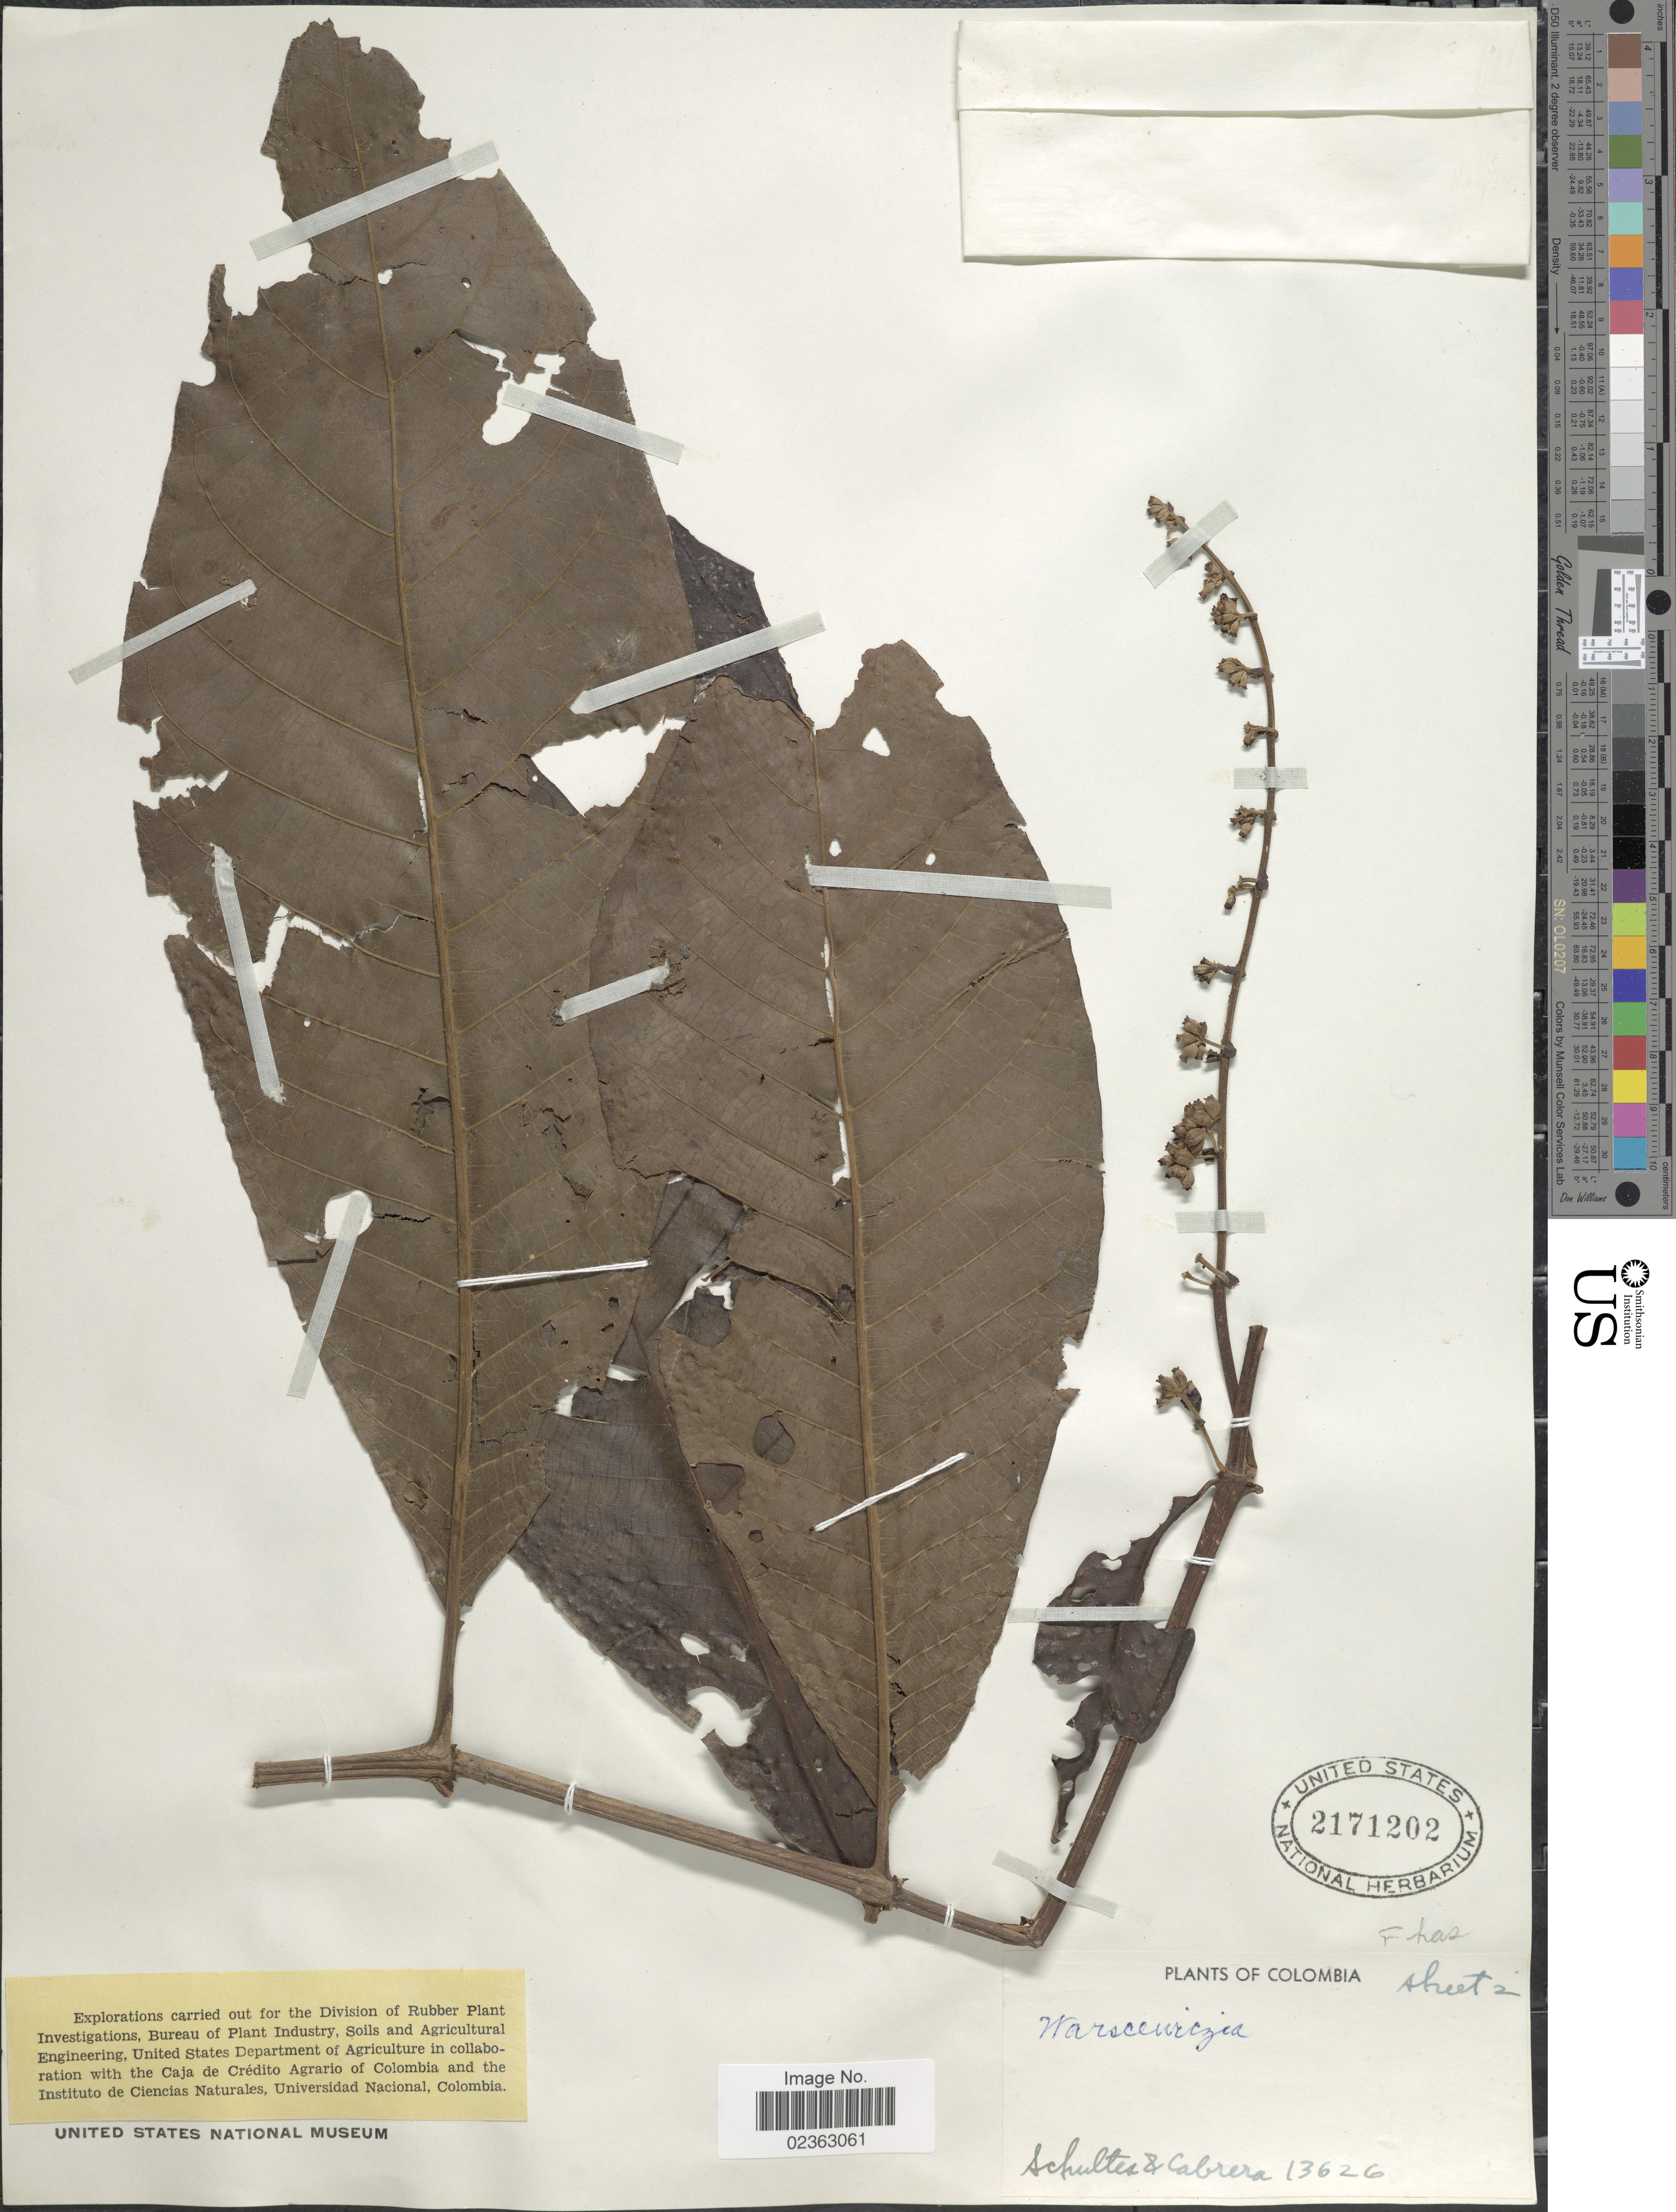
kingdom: Plantae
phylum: Tracheophyta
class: Magnoliopsida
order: Gentianales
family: Rubiaceae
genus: Warszewiczia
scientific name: Warszewiczia coccinea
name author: (Vahl) Klotzsch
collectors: -- Schultes & Cabrera, --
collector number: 13626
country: Colombia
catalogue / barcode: US 2171202